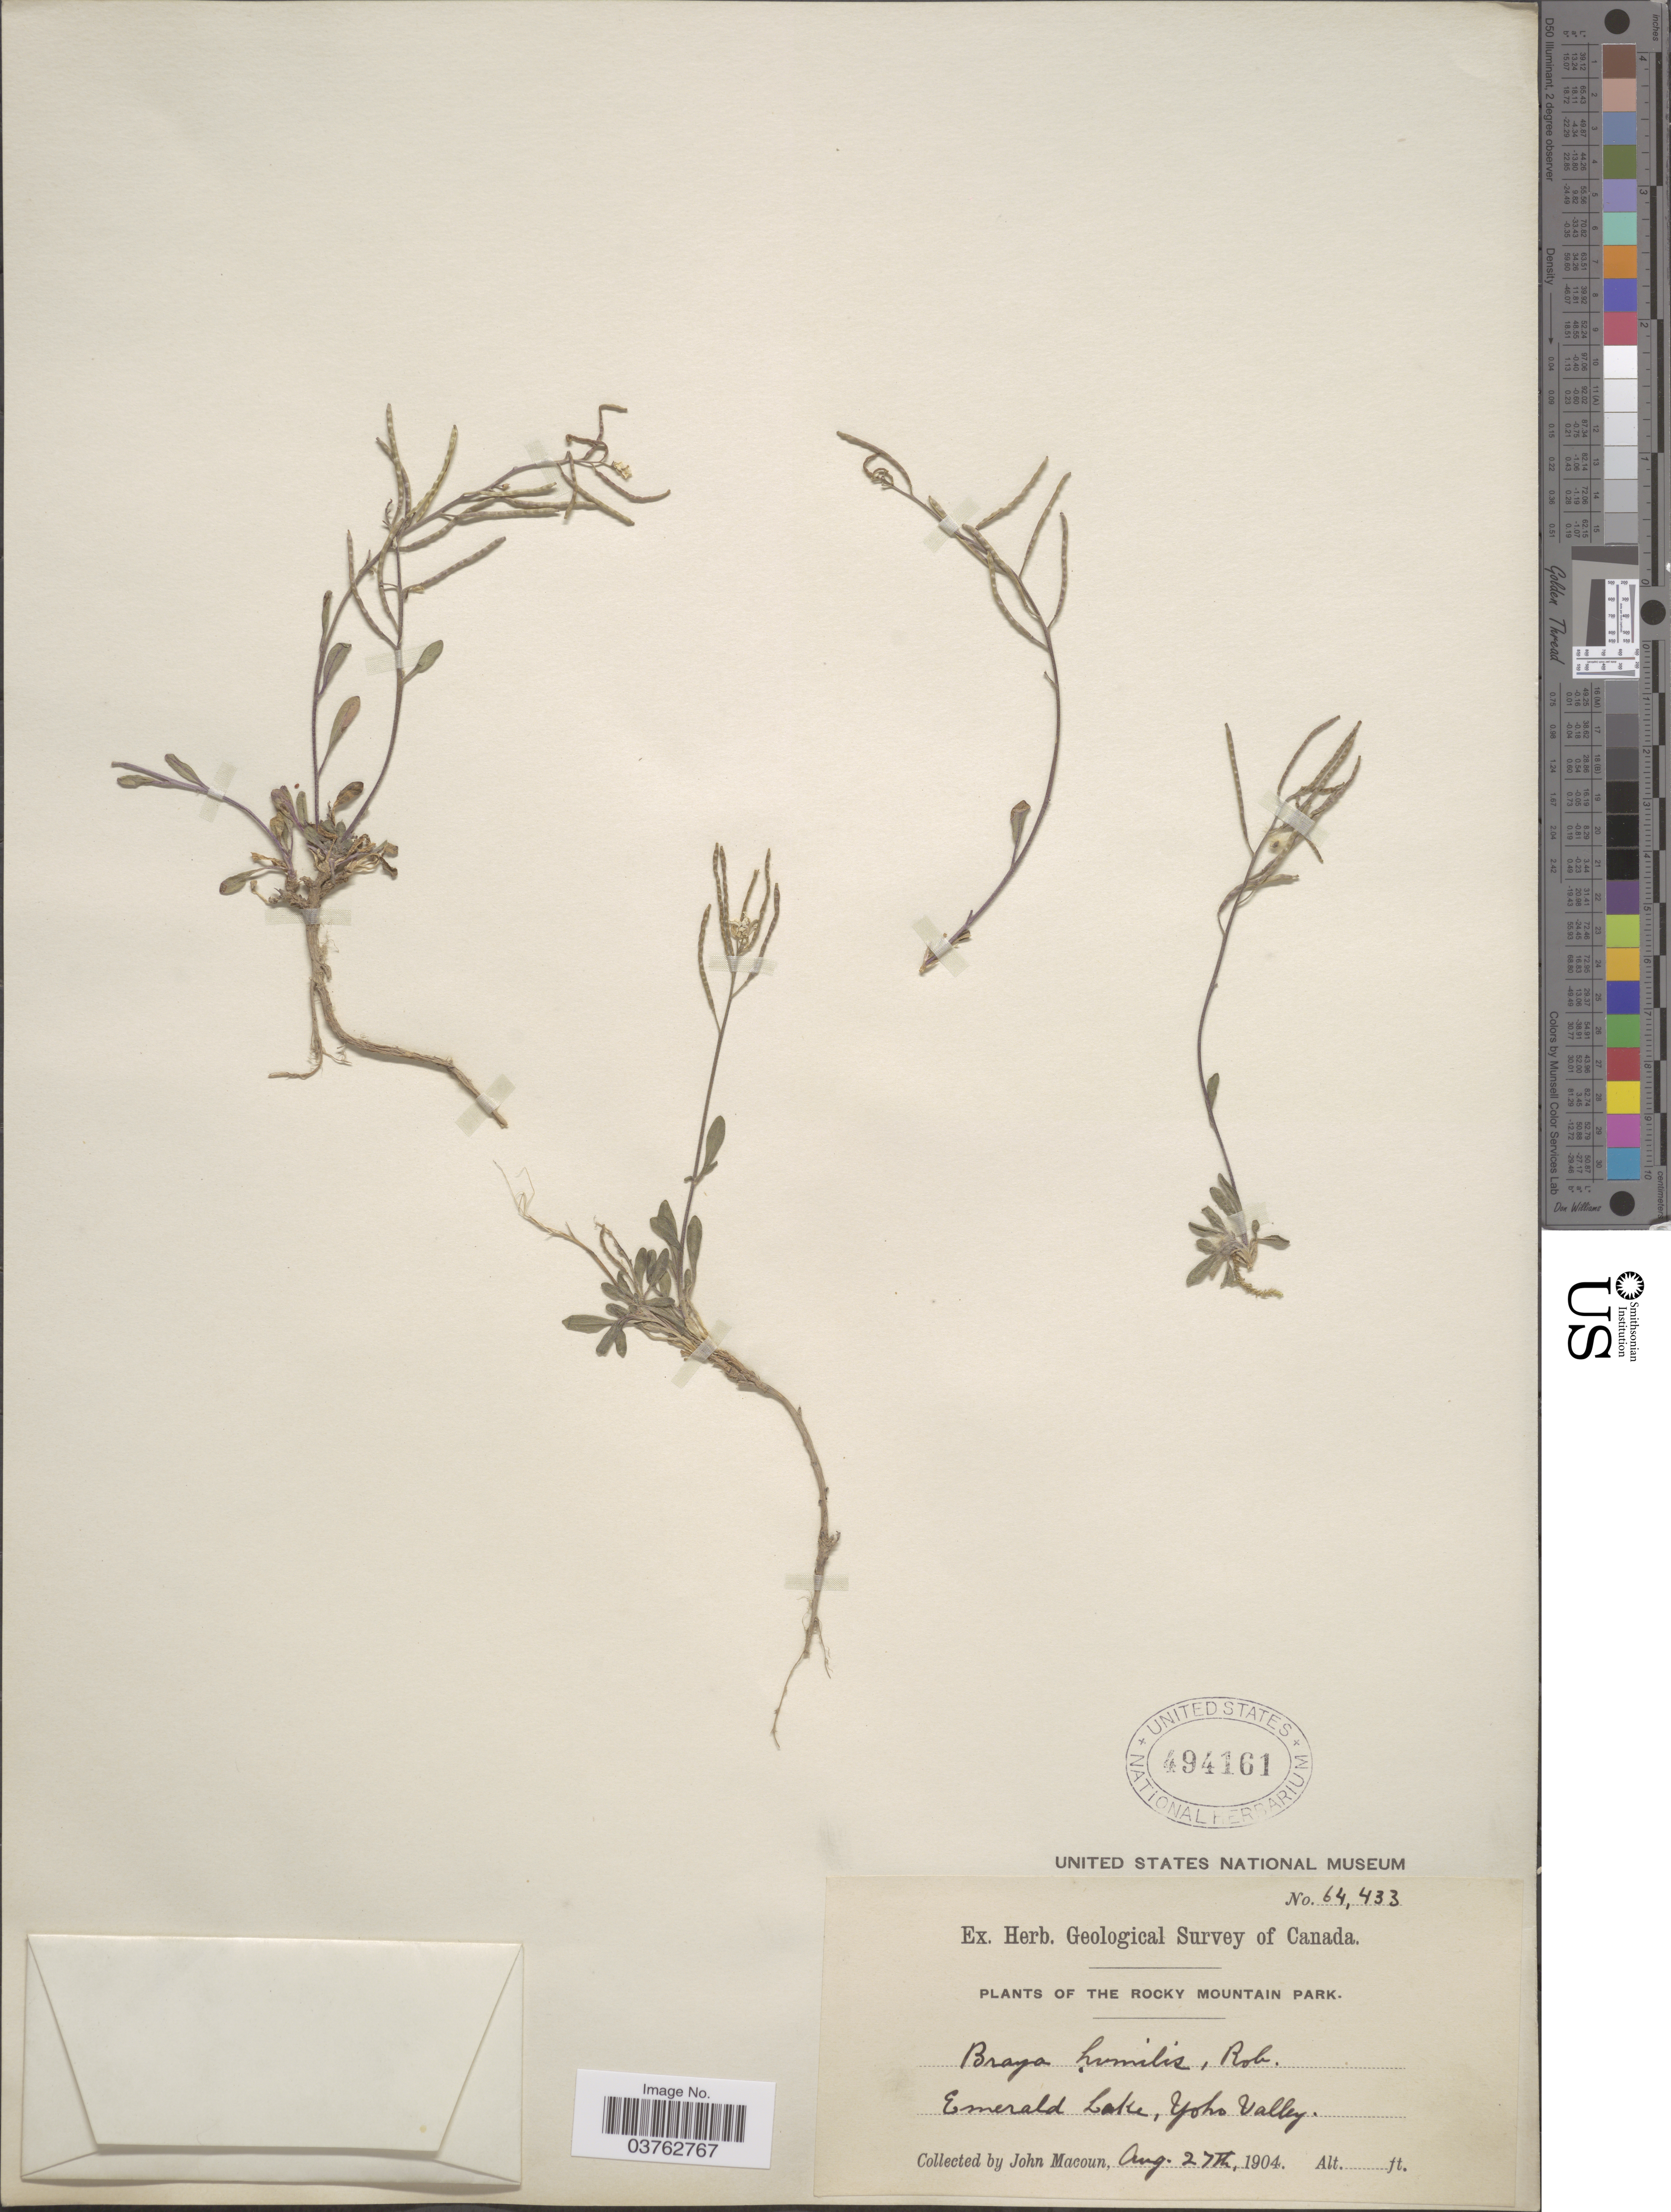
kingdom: Plantae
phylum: Tracheophyta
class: Magnoliopsida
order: Brassicales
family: Brassicaceae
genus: Braya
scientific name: Braya humilis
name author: (C.A. Mey.) B.L. Rob.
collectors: J. Macoun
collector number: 64433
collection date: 1904-08-27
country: Canada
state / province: British Columbia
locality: The Rocky Mountain Park. Emerald Lake, Yoho Valley.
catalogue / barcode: US 494161